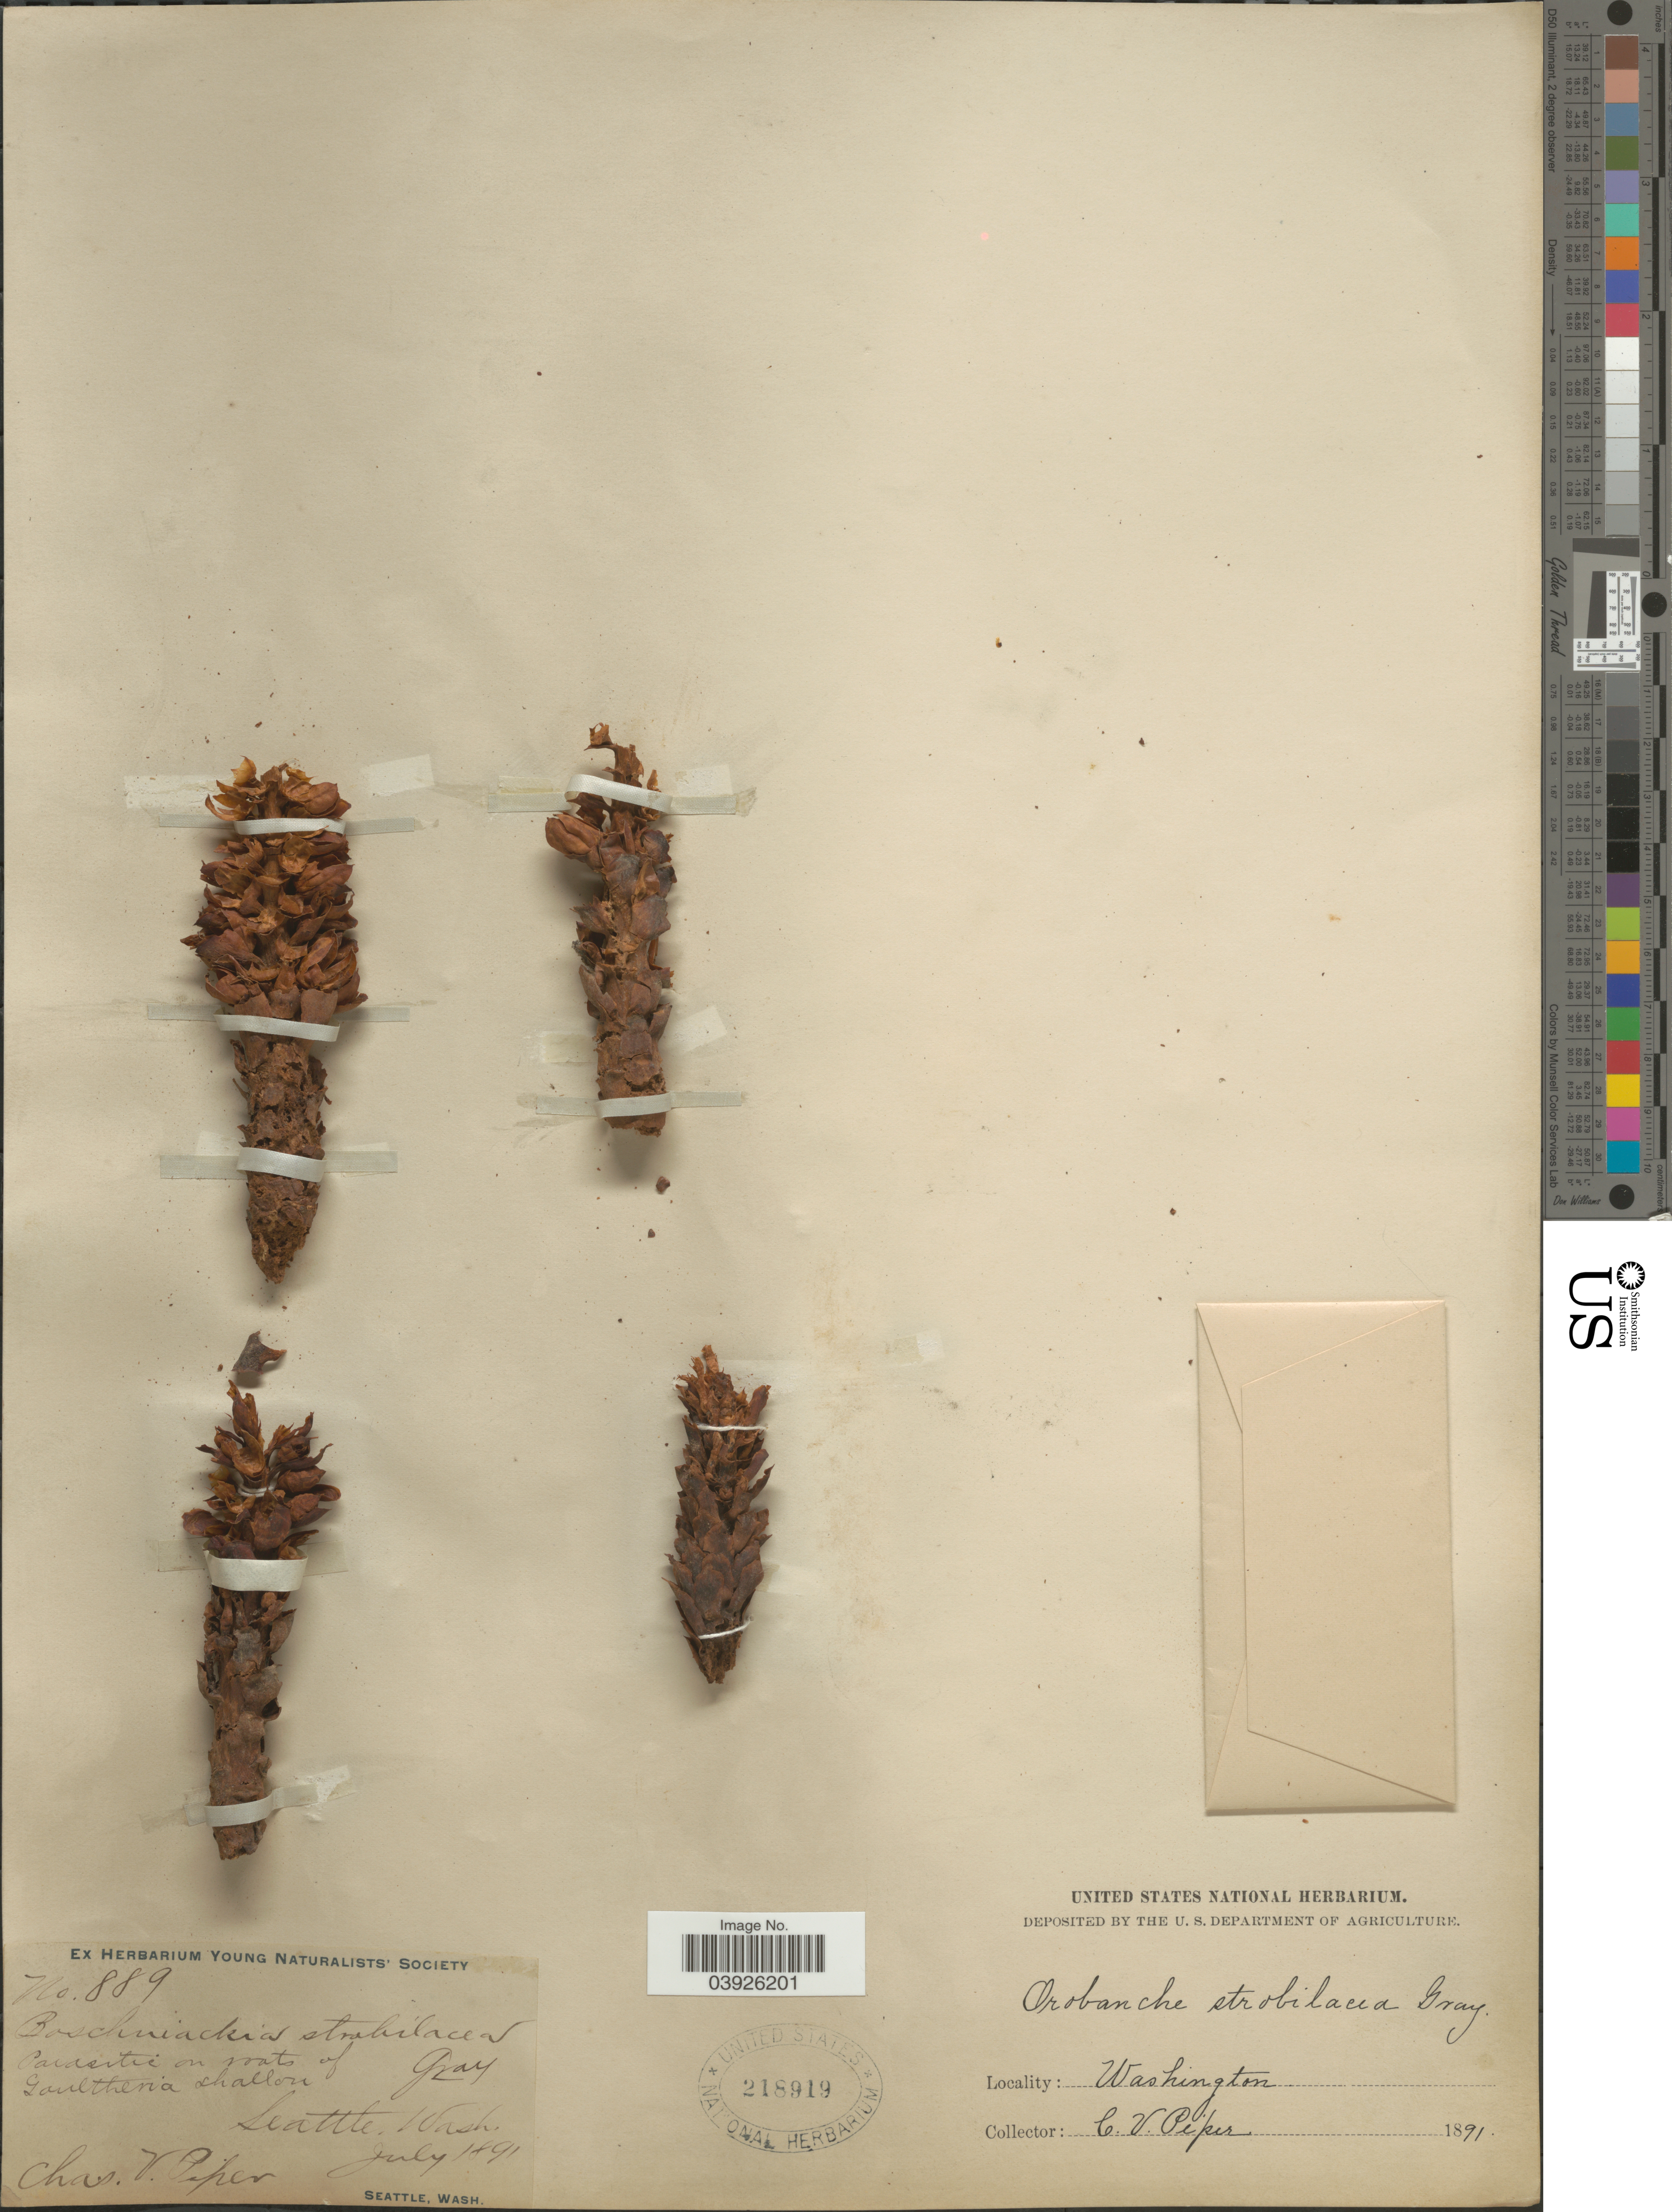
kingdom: Plantae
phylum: Tracheophyta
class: Magnoliopsida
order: Lamiales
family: Orobanchaceae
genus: Boschniakia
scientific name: Boschniakia strobilacea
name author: A. Gray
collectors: C. V. Piper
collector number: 889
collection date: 1891-07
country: United States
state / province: Washington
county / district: King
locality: Seattle.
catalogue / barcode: US 218919